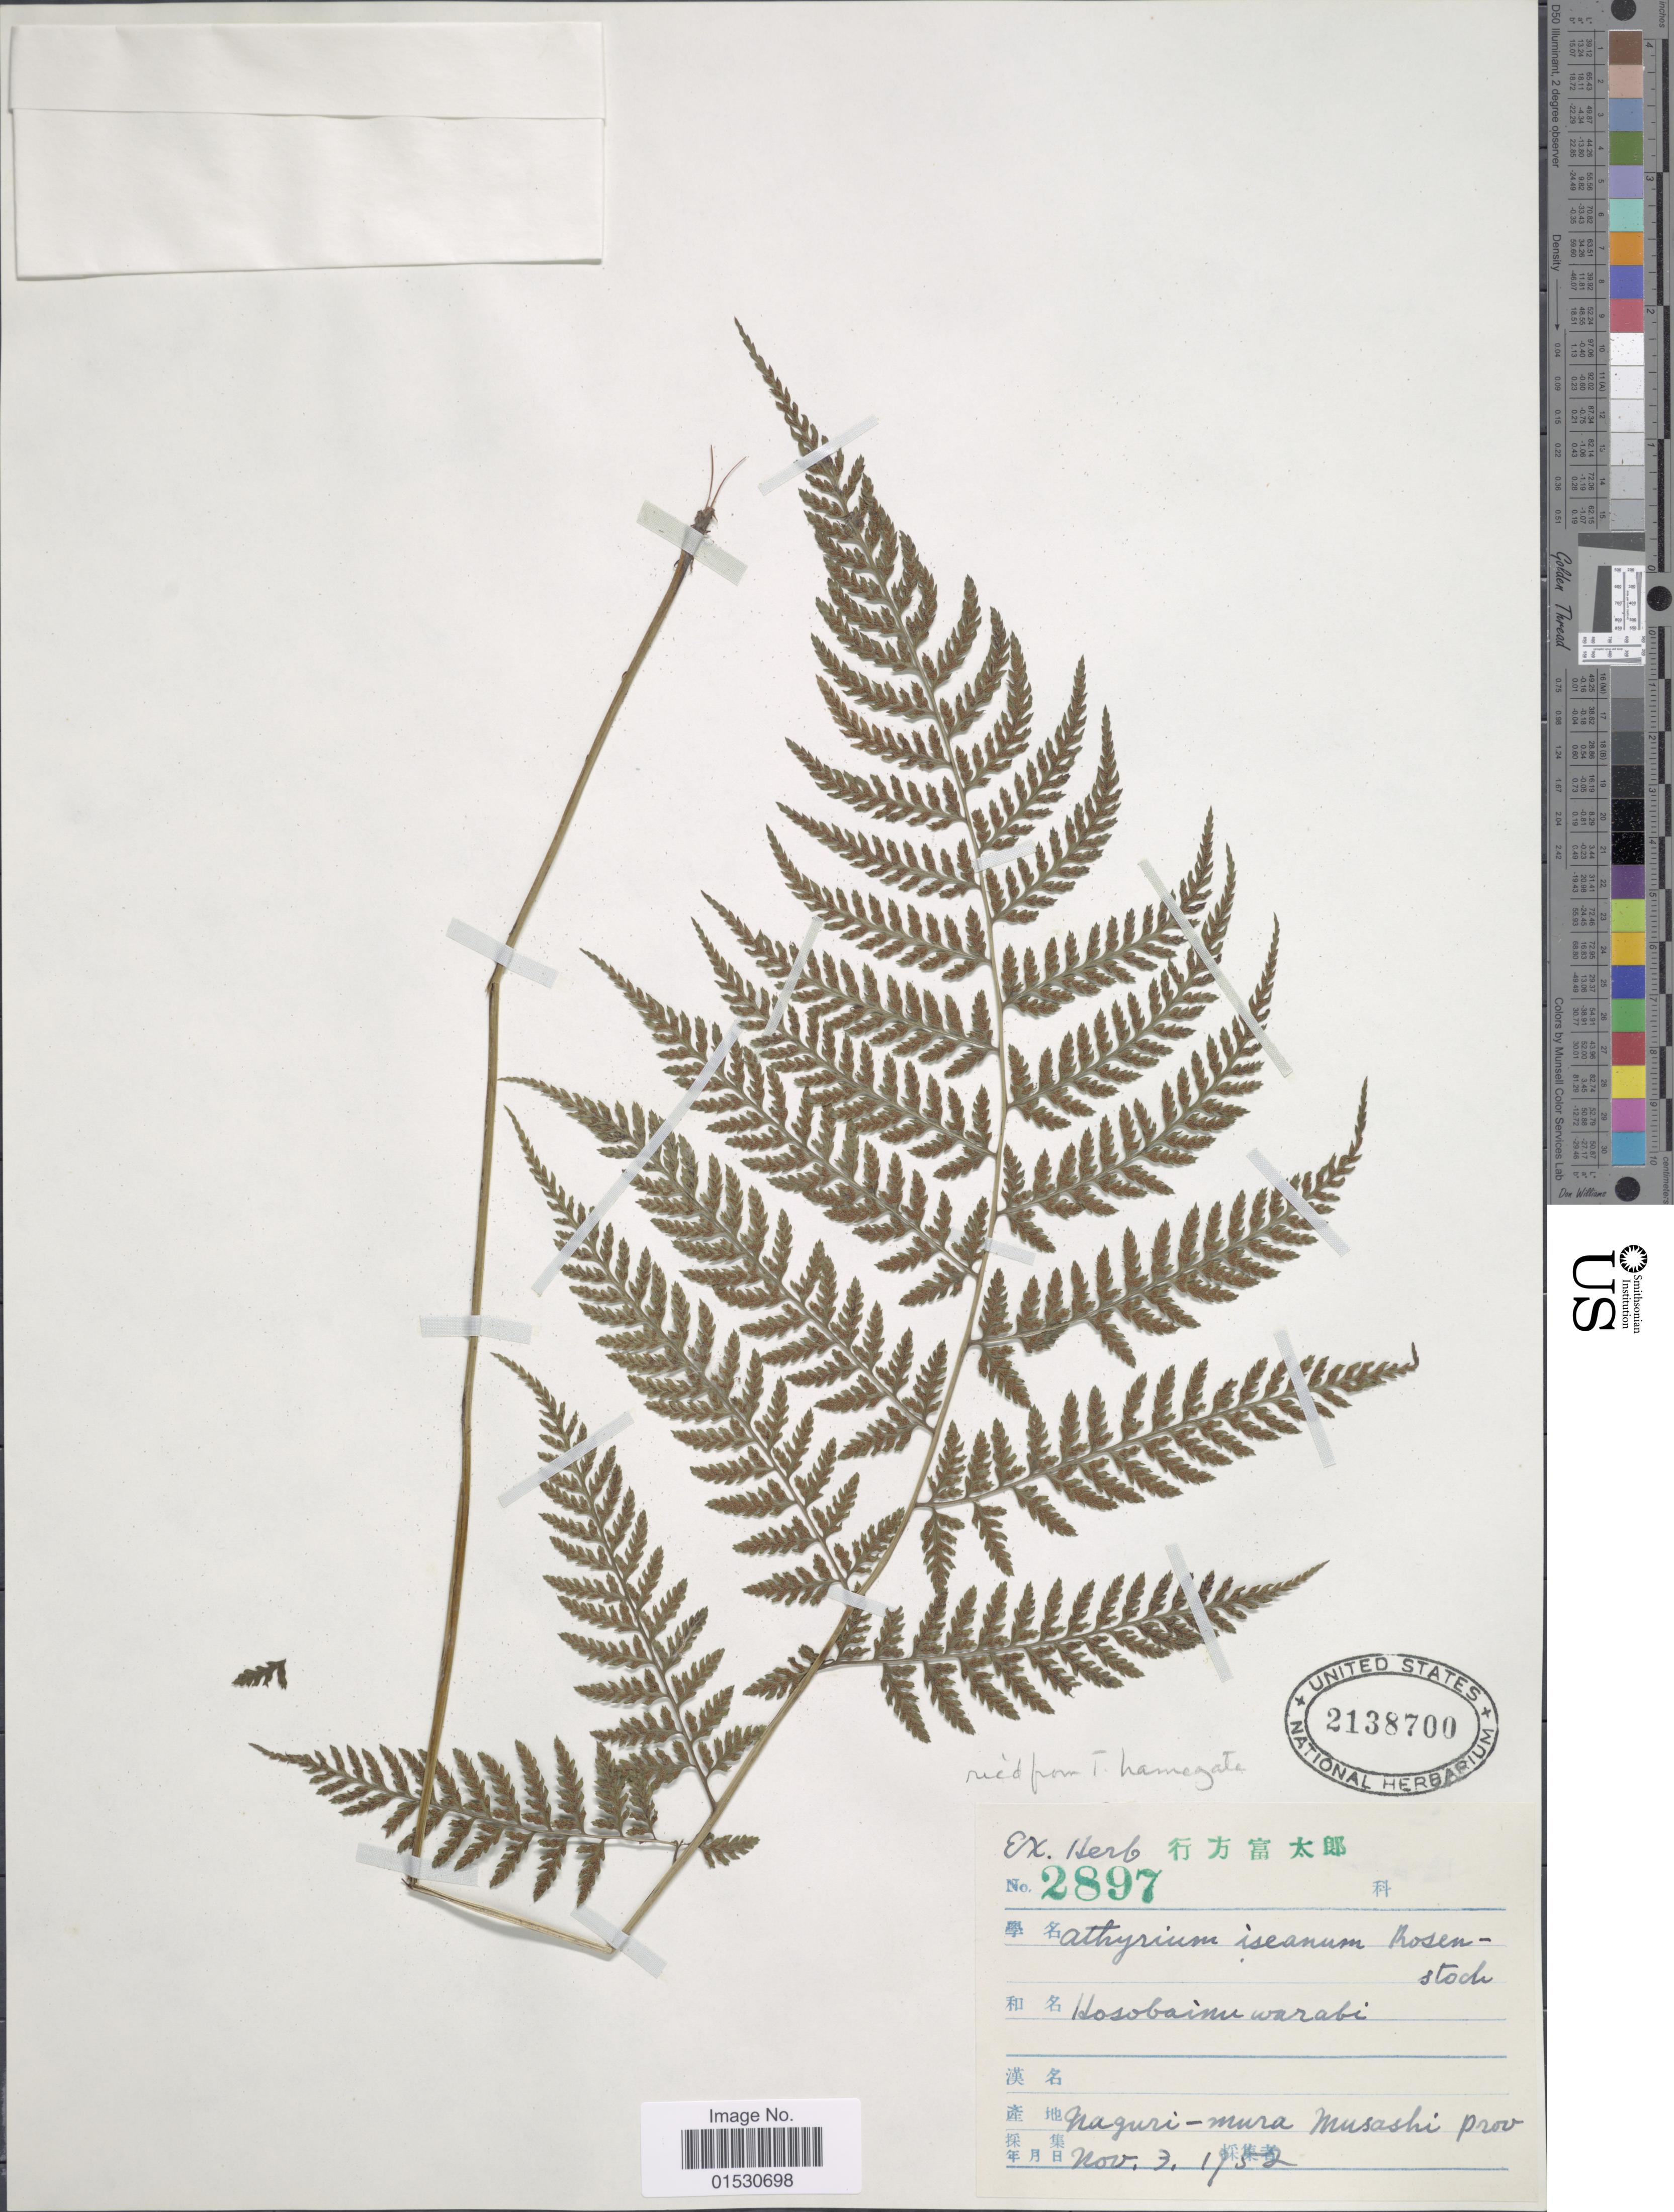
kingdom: Plantae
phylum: Tracheophyta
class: Polypodiopsida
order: Polypodiales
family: Athyriaceae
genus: Athyrium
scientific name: Athyrium iseanum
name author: Rosenst.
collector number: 2897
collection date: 1952-11-07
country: Japan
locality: Naguri-mura, Musashi prov.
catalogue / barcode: US 2138700